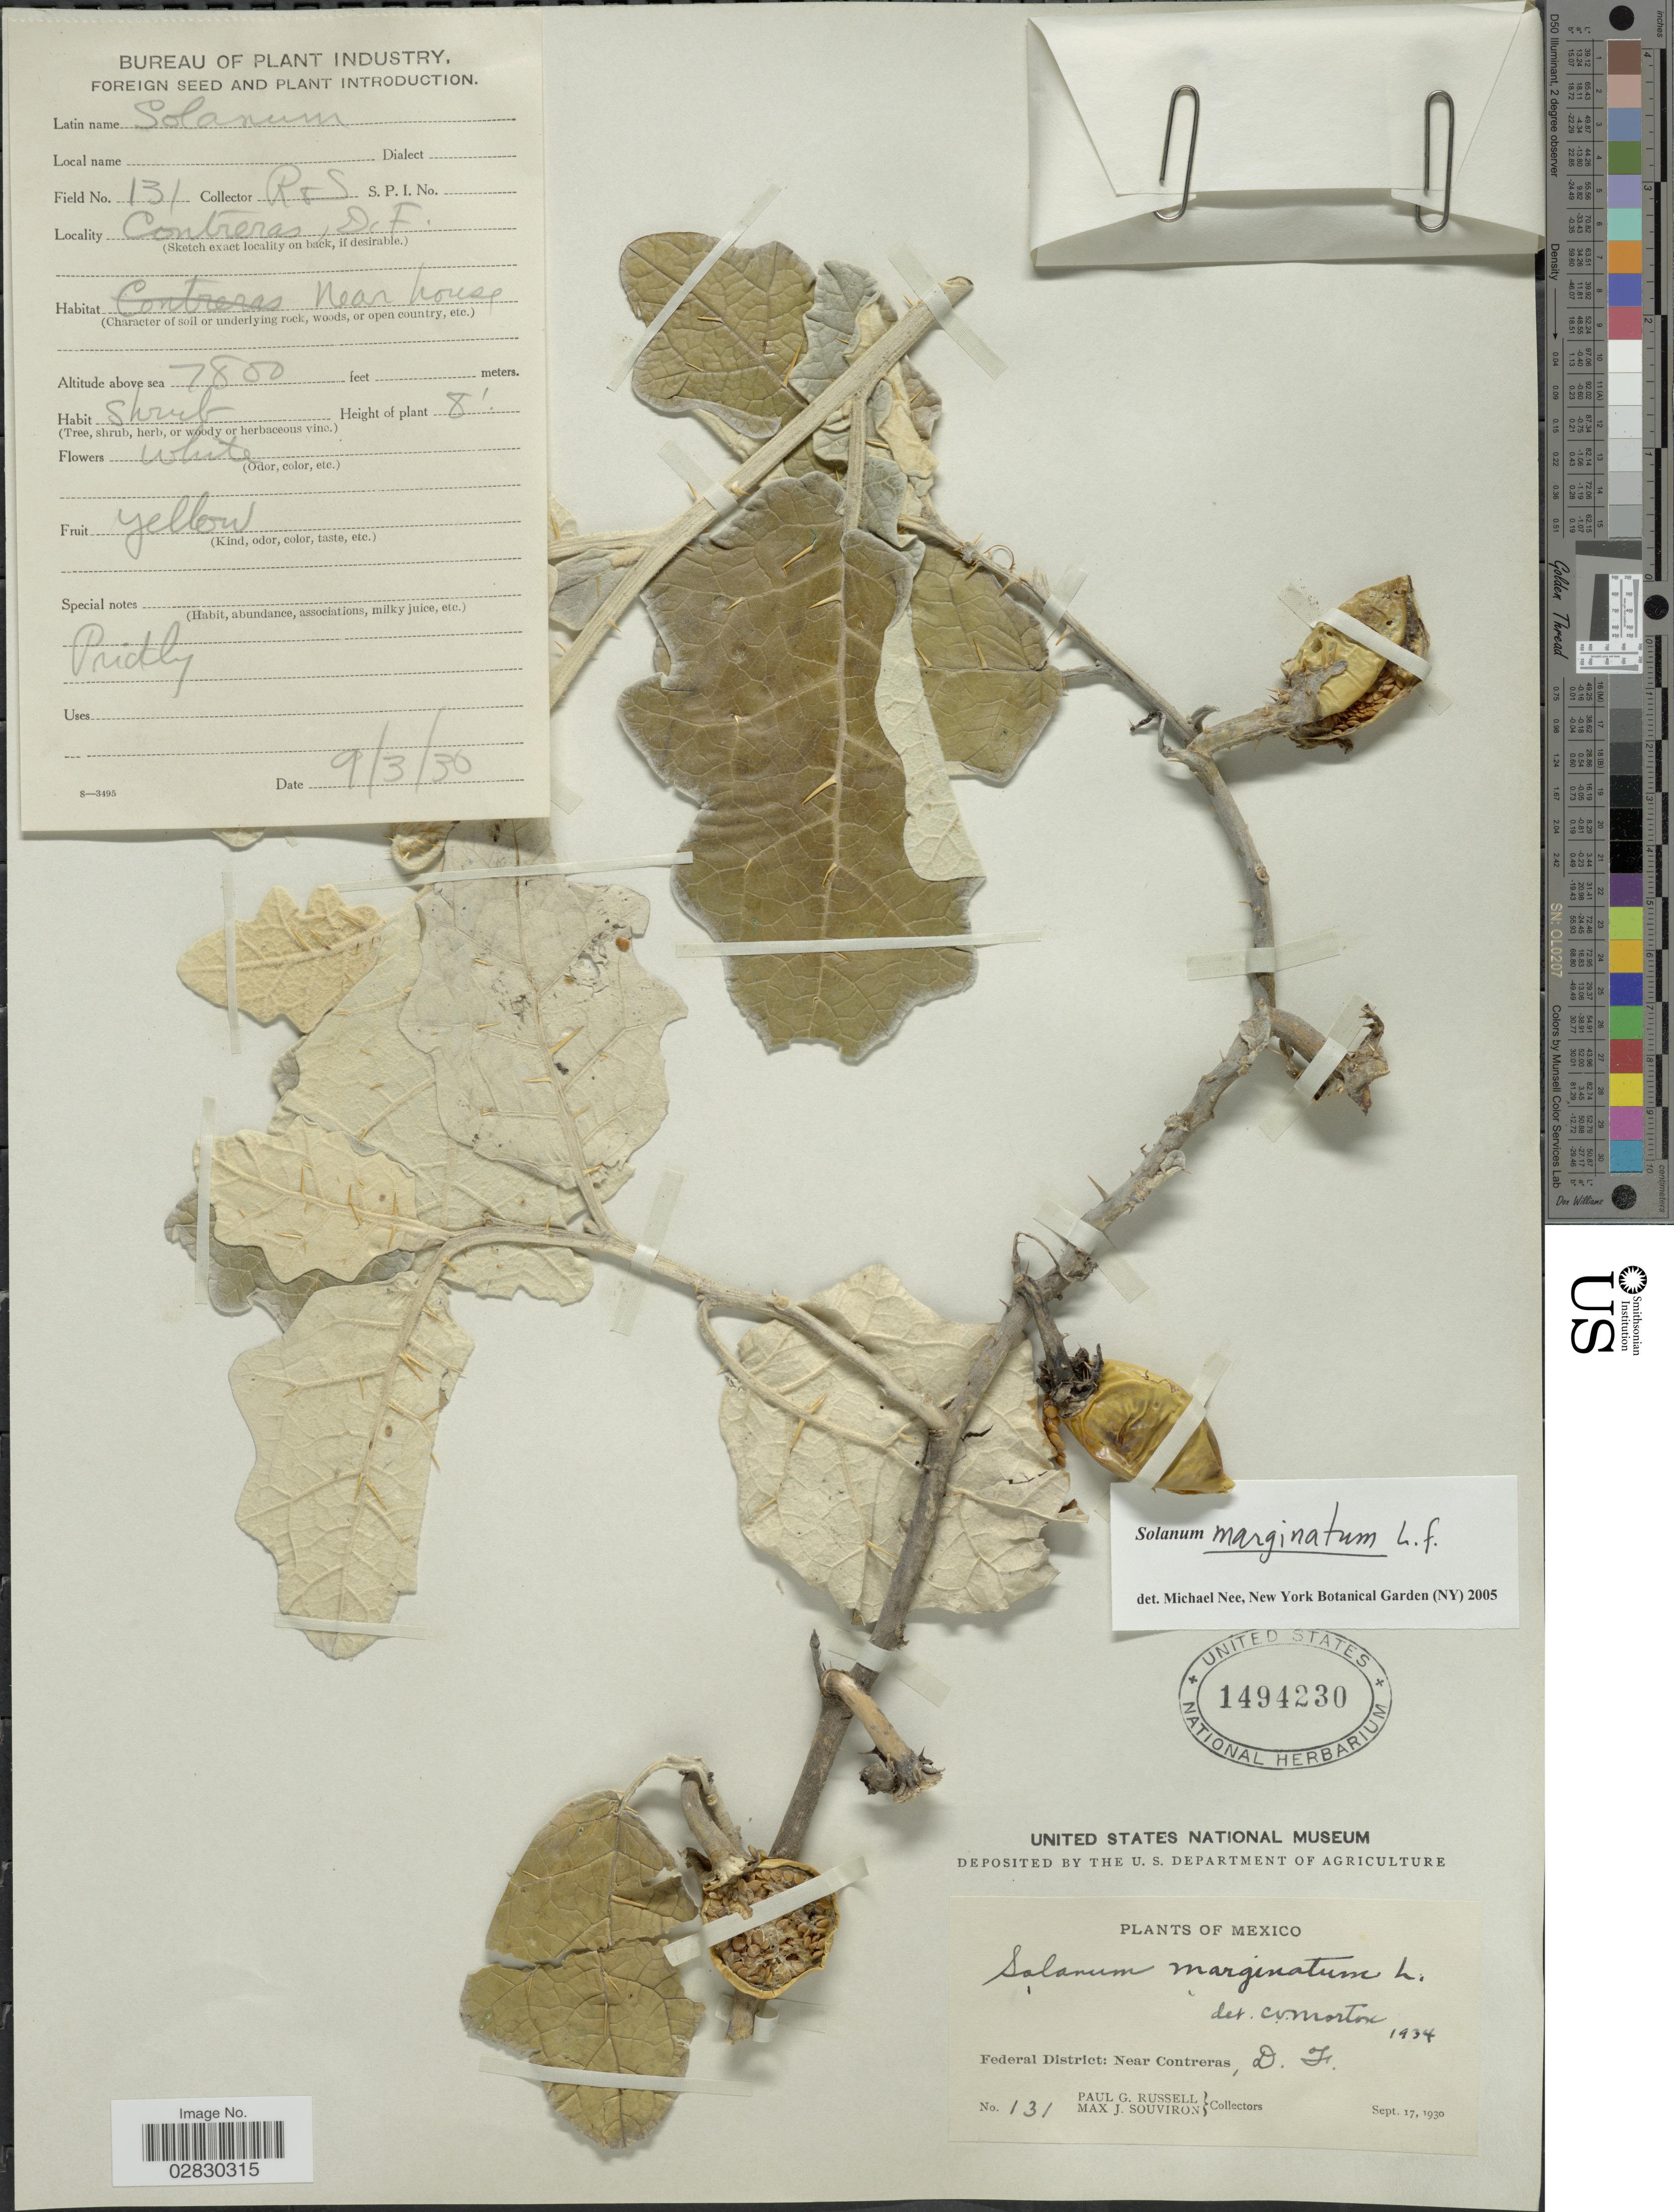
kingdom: Plantae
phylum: Tracheophyta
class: Magnoliopsida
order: Solanales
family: Solanaceae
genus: Solanum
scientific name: Solanum marginatum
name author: L. f.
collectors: P. G. Russell & M. J. Souviron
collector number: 131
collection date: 1930-03-09/1930-09-17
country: Mexico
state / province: Distrito Federal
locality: Federal District: Near Contreras, D. F.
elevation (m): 2377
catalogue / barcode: US 1494230